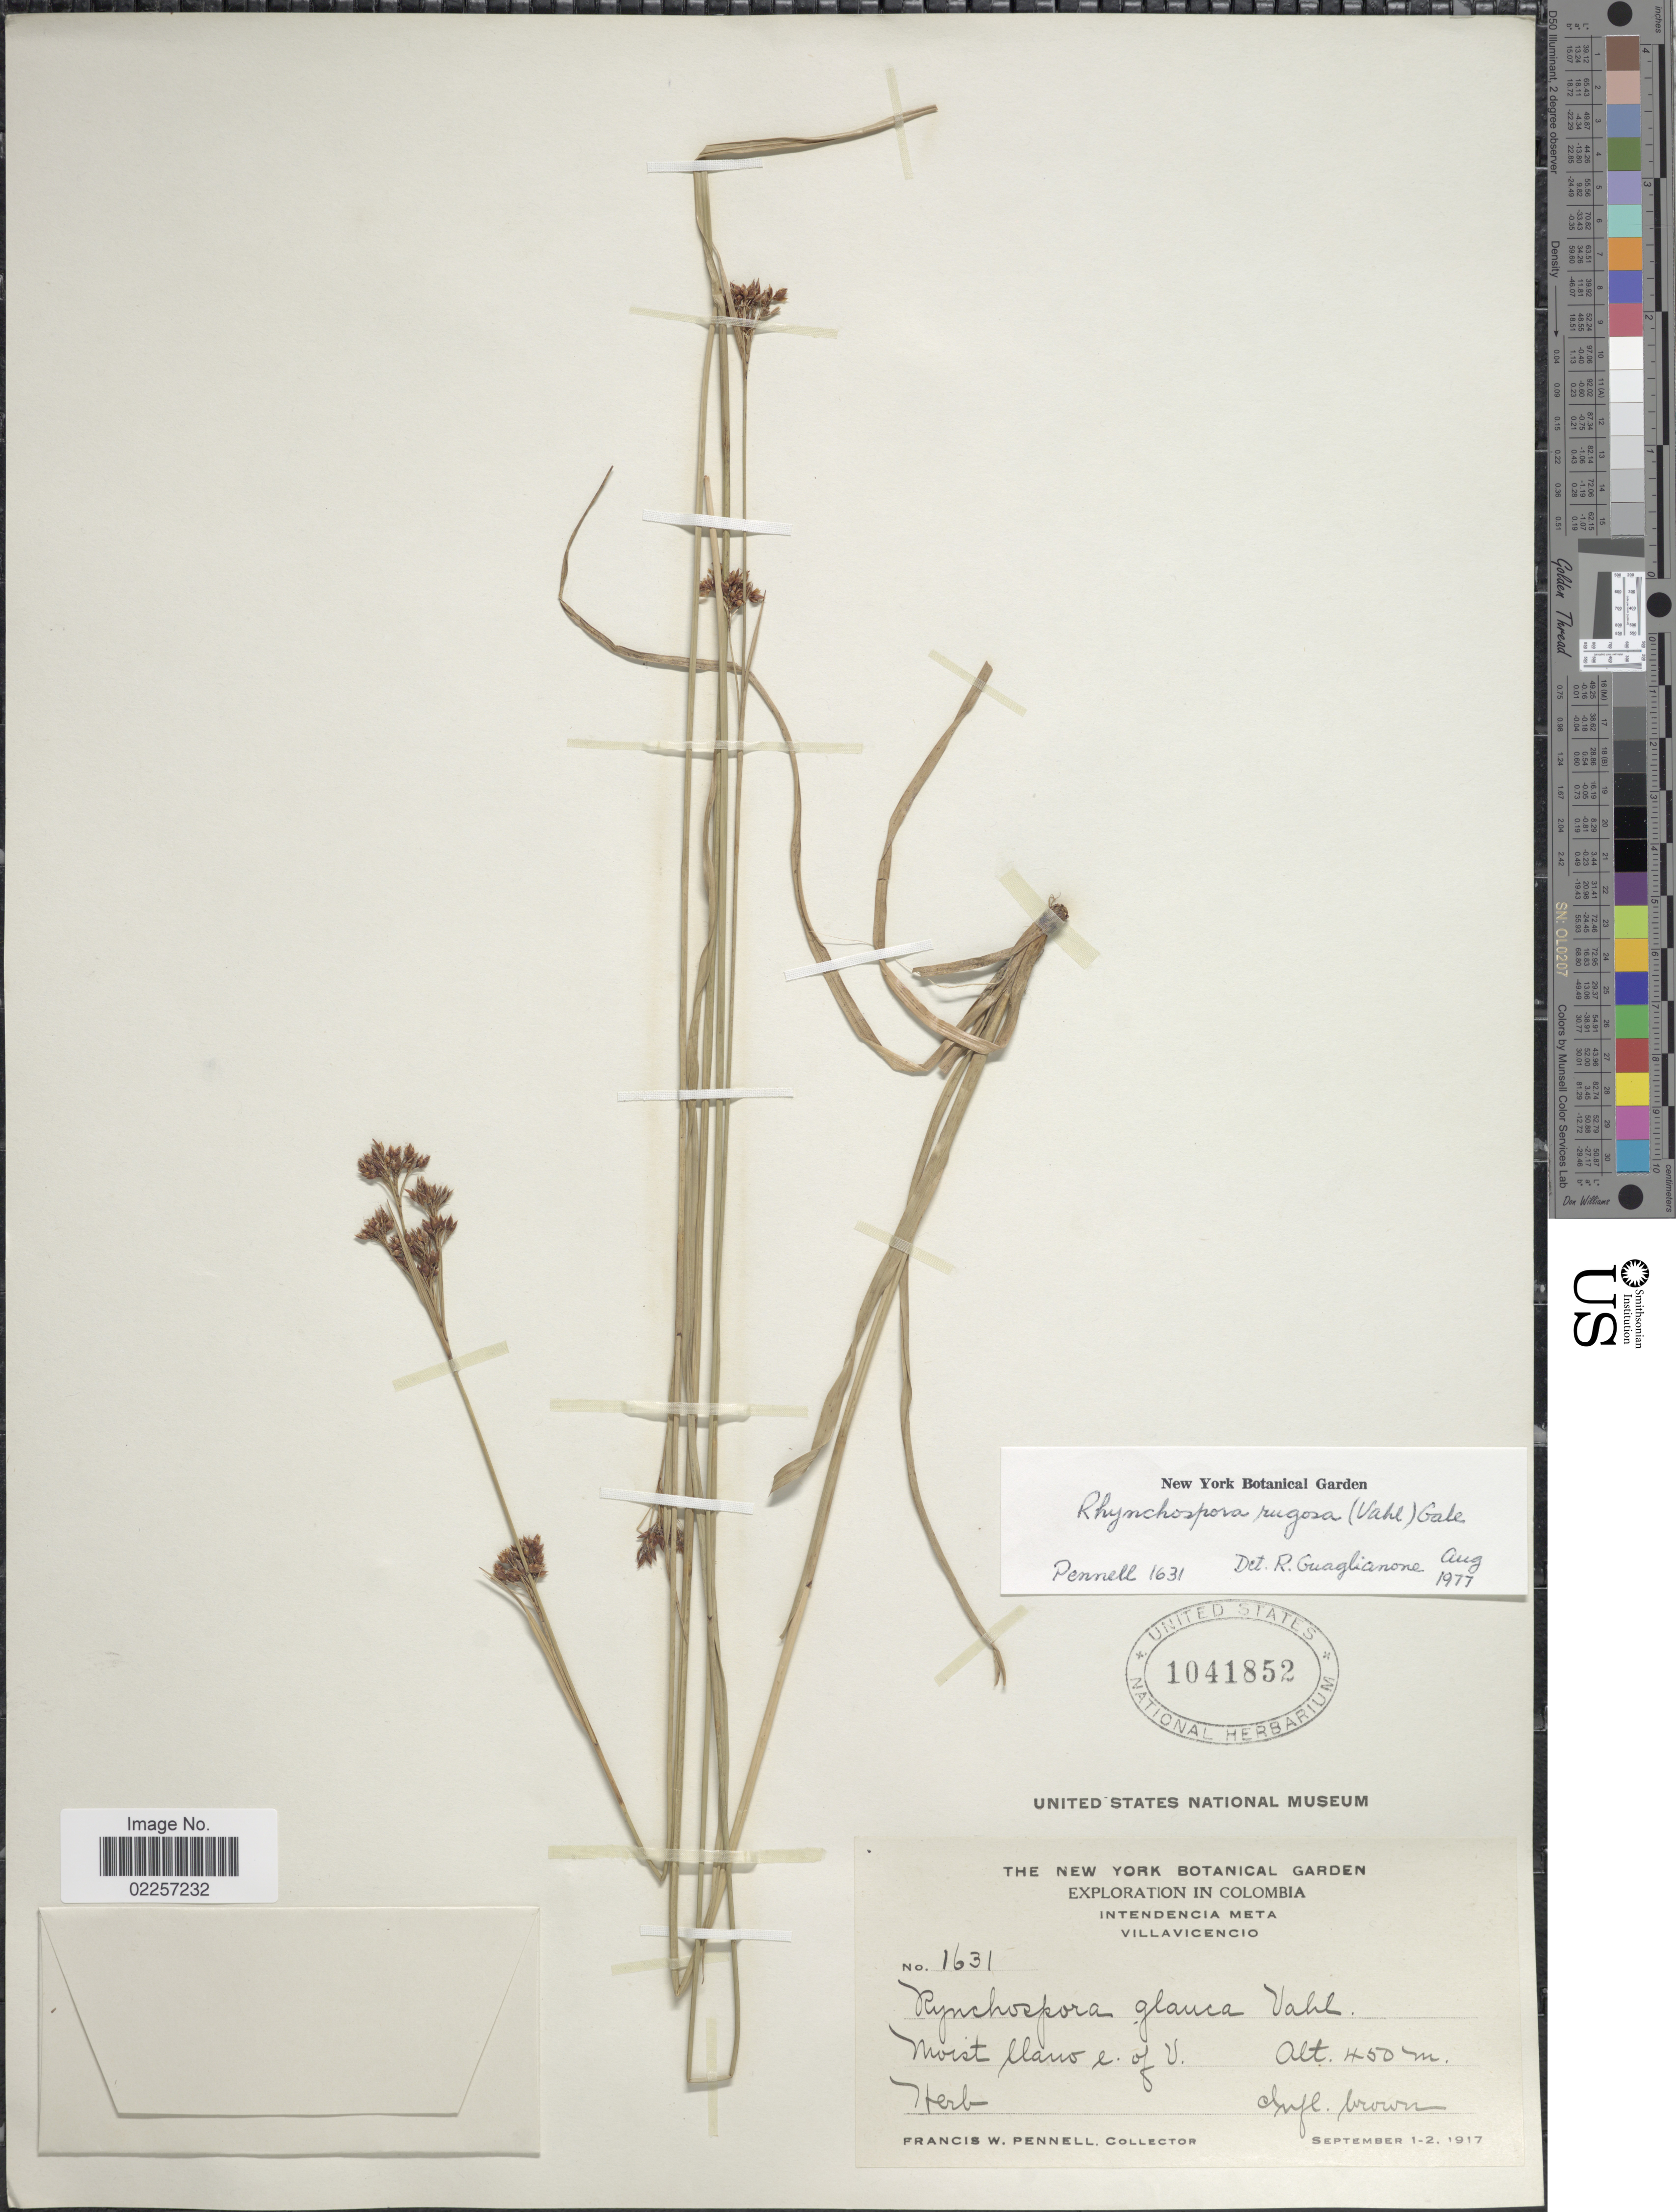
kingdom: Plantae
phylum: Tracheophyta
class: Liliopsida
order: Poales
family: Cyperaceae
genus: Rhynchospora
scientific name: Rhynchospora rugosa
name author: (Vahl) Gale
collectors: F. W. Pennell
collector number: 1631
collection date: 1917-09-01/1917-09-02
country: Colombia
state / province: Meta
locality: Intendencia Meta, Villavicencio, moist llano, e. of V.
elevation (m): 450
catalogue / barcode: US 1041852